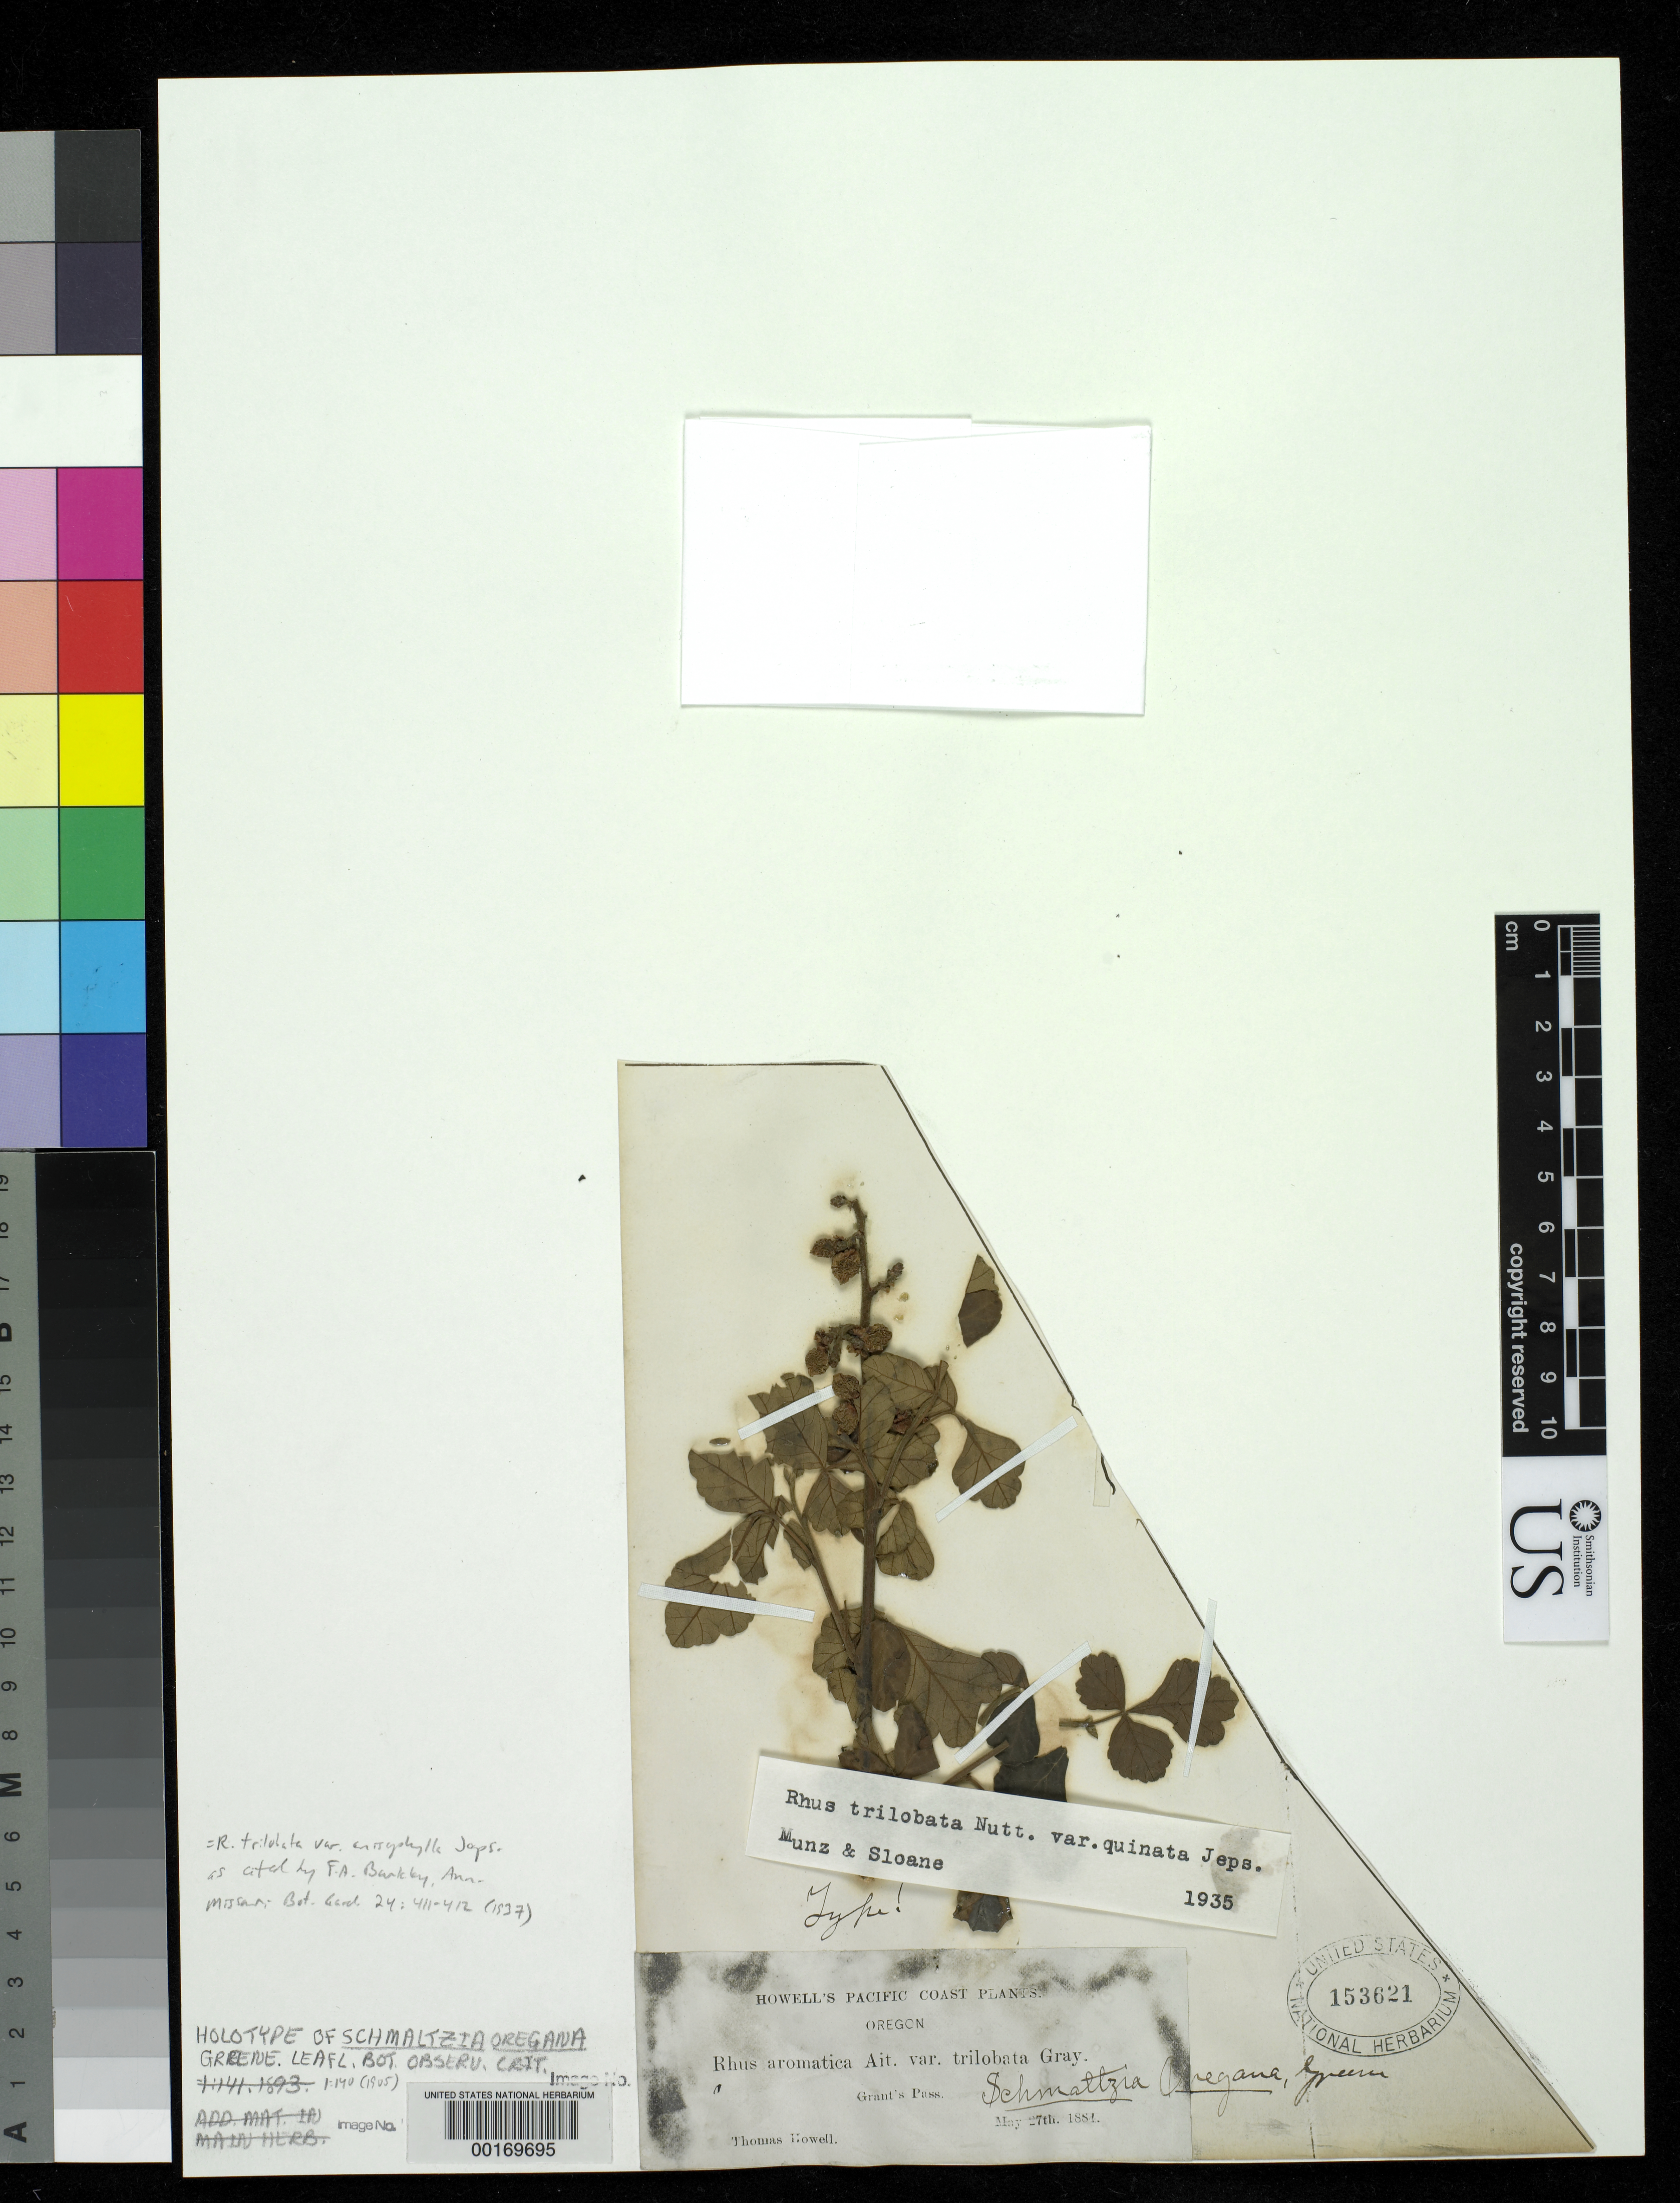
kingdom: Plantae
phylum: Tracheophyta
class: Magnoliopsida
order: Sapindales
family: Anacardiaceae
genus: Schmaltzia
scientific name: Schmaltzia oregana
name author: Greene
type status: Holotype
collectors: T. J. Howell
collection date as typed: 27 May 1884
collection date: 1884-05-27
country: United States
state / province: Oregon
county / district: Josephine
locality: Grant's Pass.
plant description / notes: Currently accepted name as cited by F.A. Barkley, Ann. Missouri Bot. Gard. 24: 411-412.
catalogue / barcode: US 153621